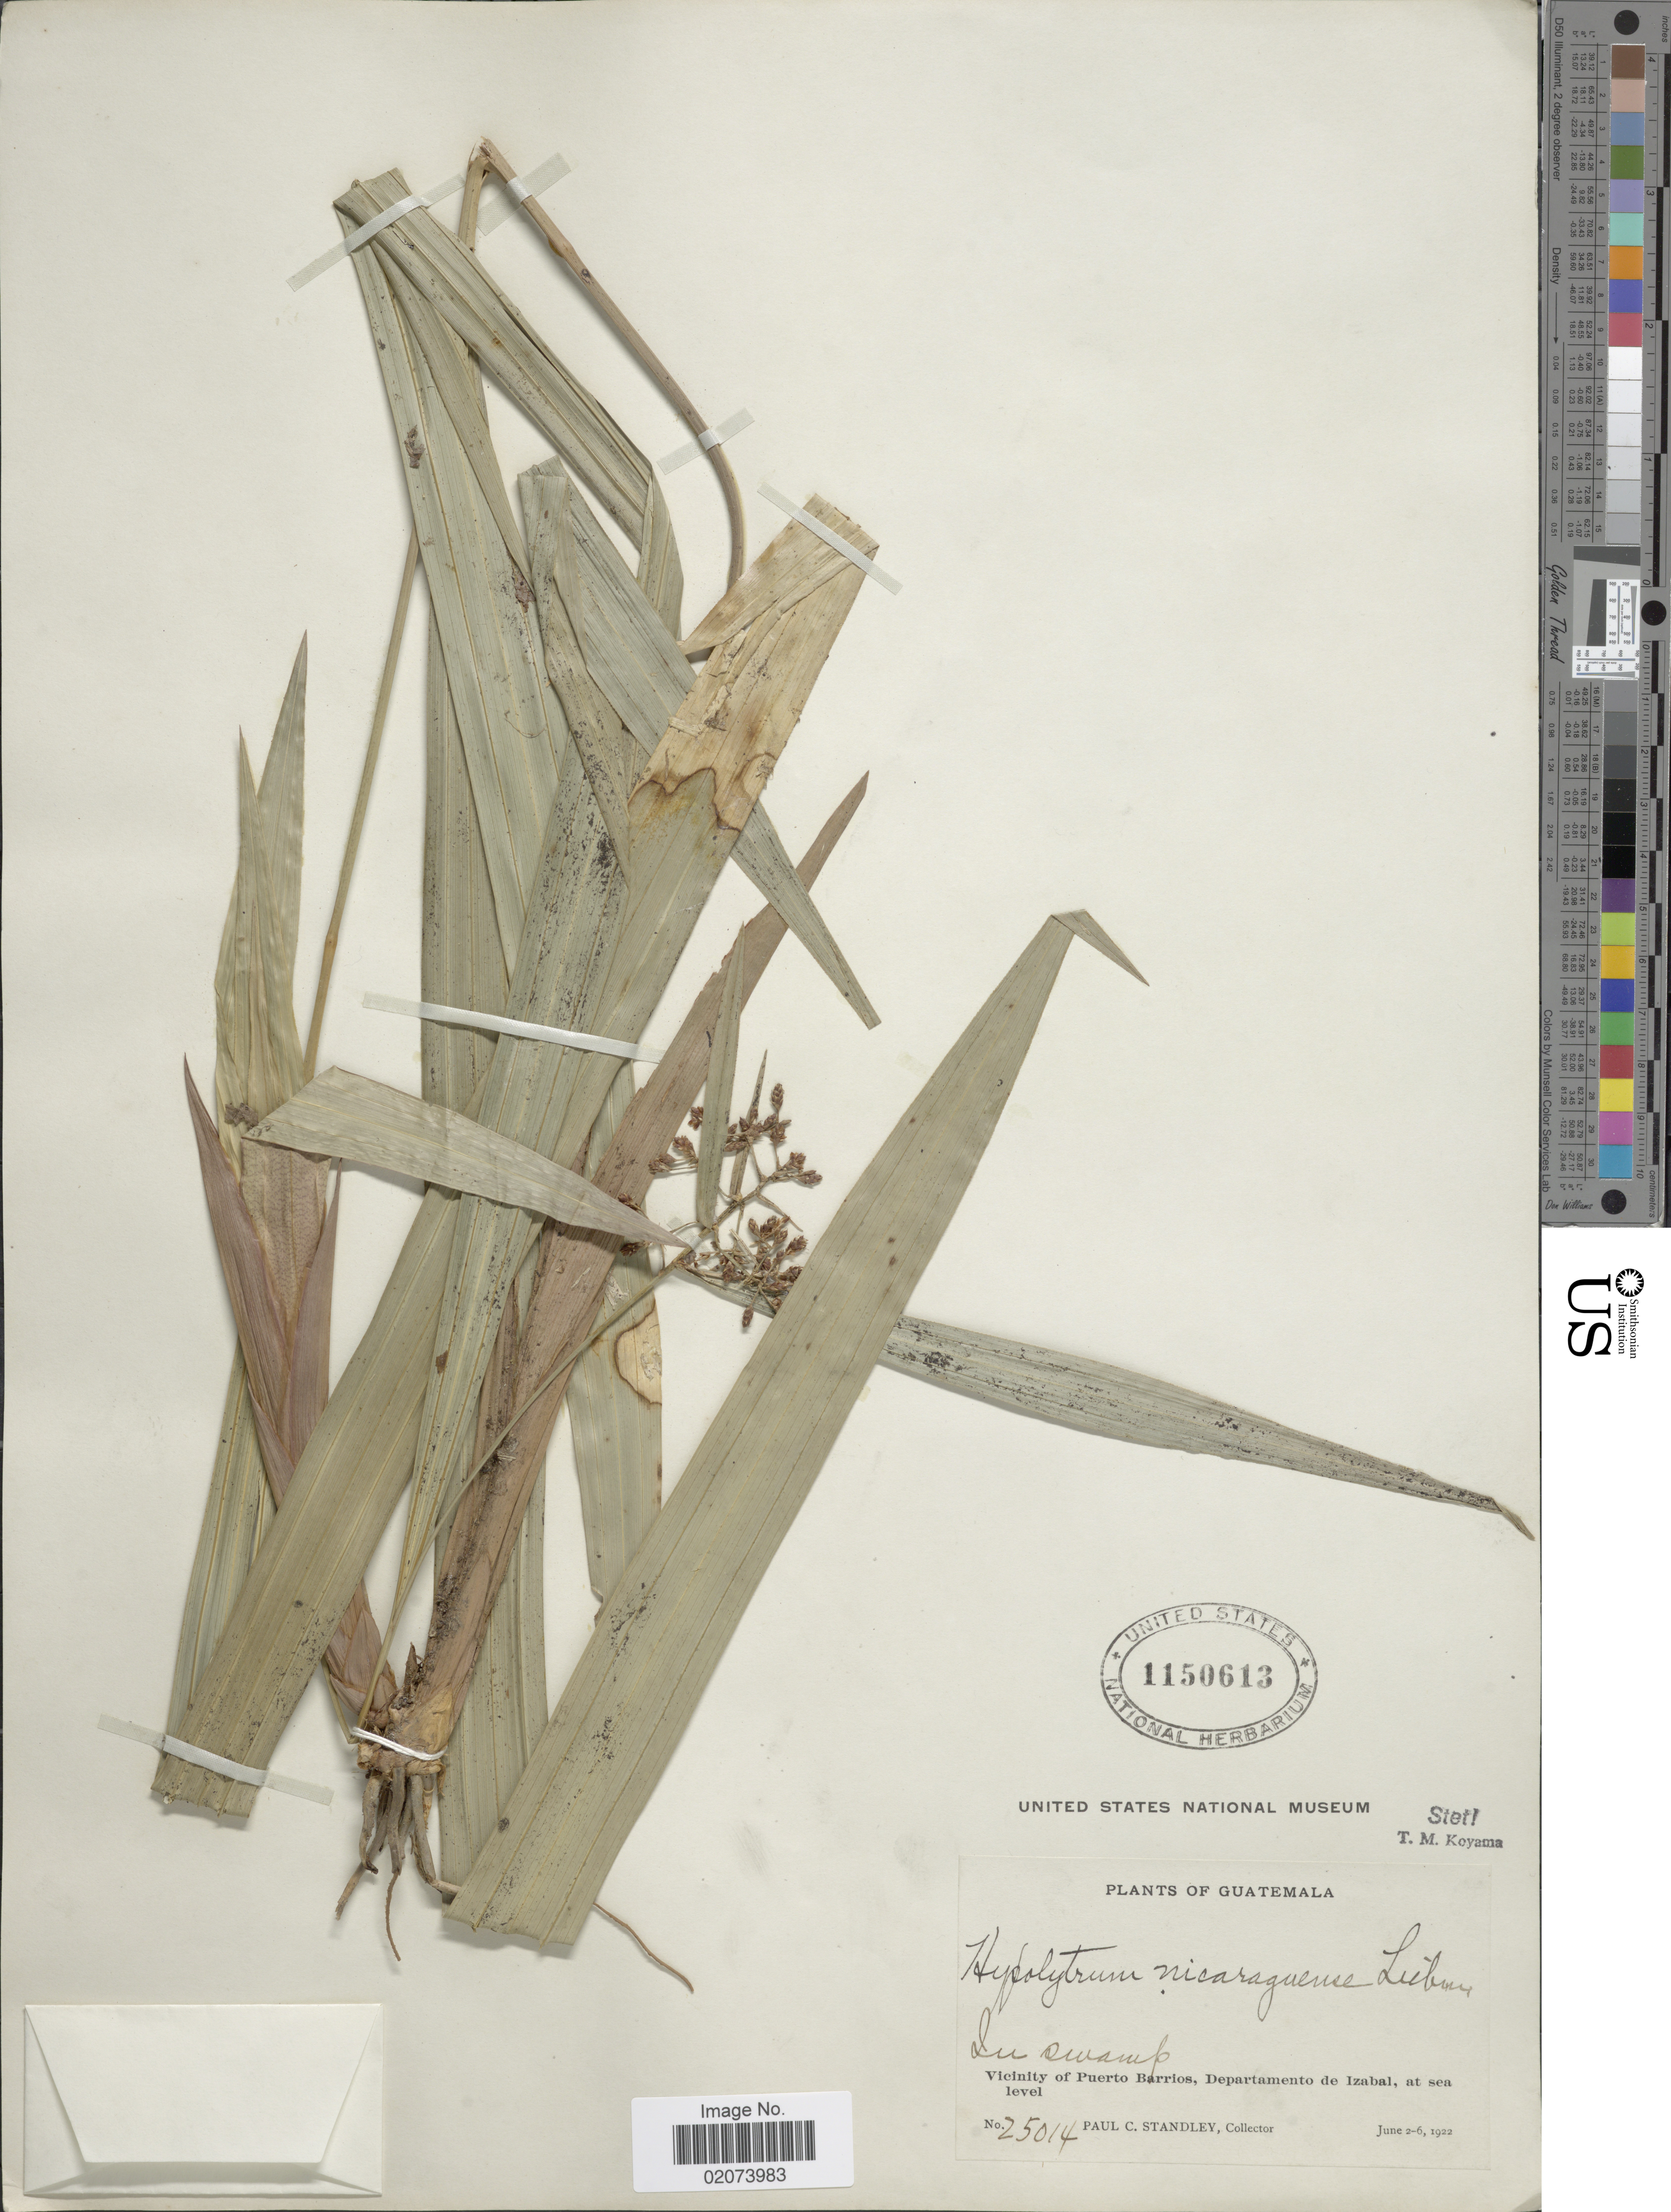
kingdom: Plantae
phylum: Tracheophyta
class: Liliopsida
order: Poales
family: Cyperaceae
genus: Hypolytrum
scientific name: Hypolytrum longifolium subsp. nicaraguense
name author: (Liebm.) T. Koyama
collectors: P. C. Standley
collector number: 25014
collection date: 1922-06-02/1922-06-06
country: Guatemala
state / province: Izabal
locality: Vicinity of Puerto Barrios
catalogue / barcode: US 1150613